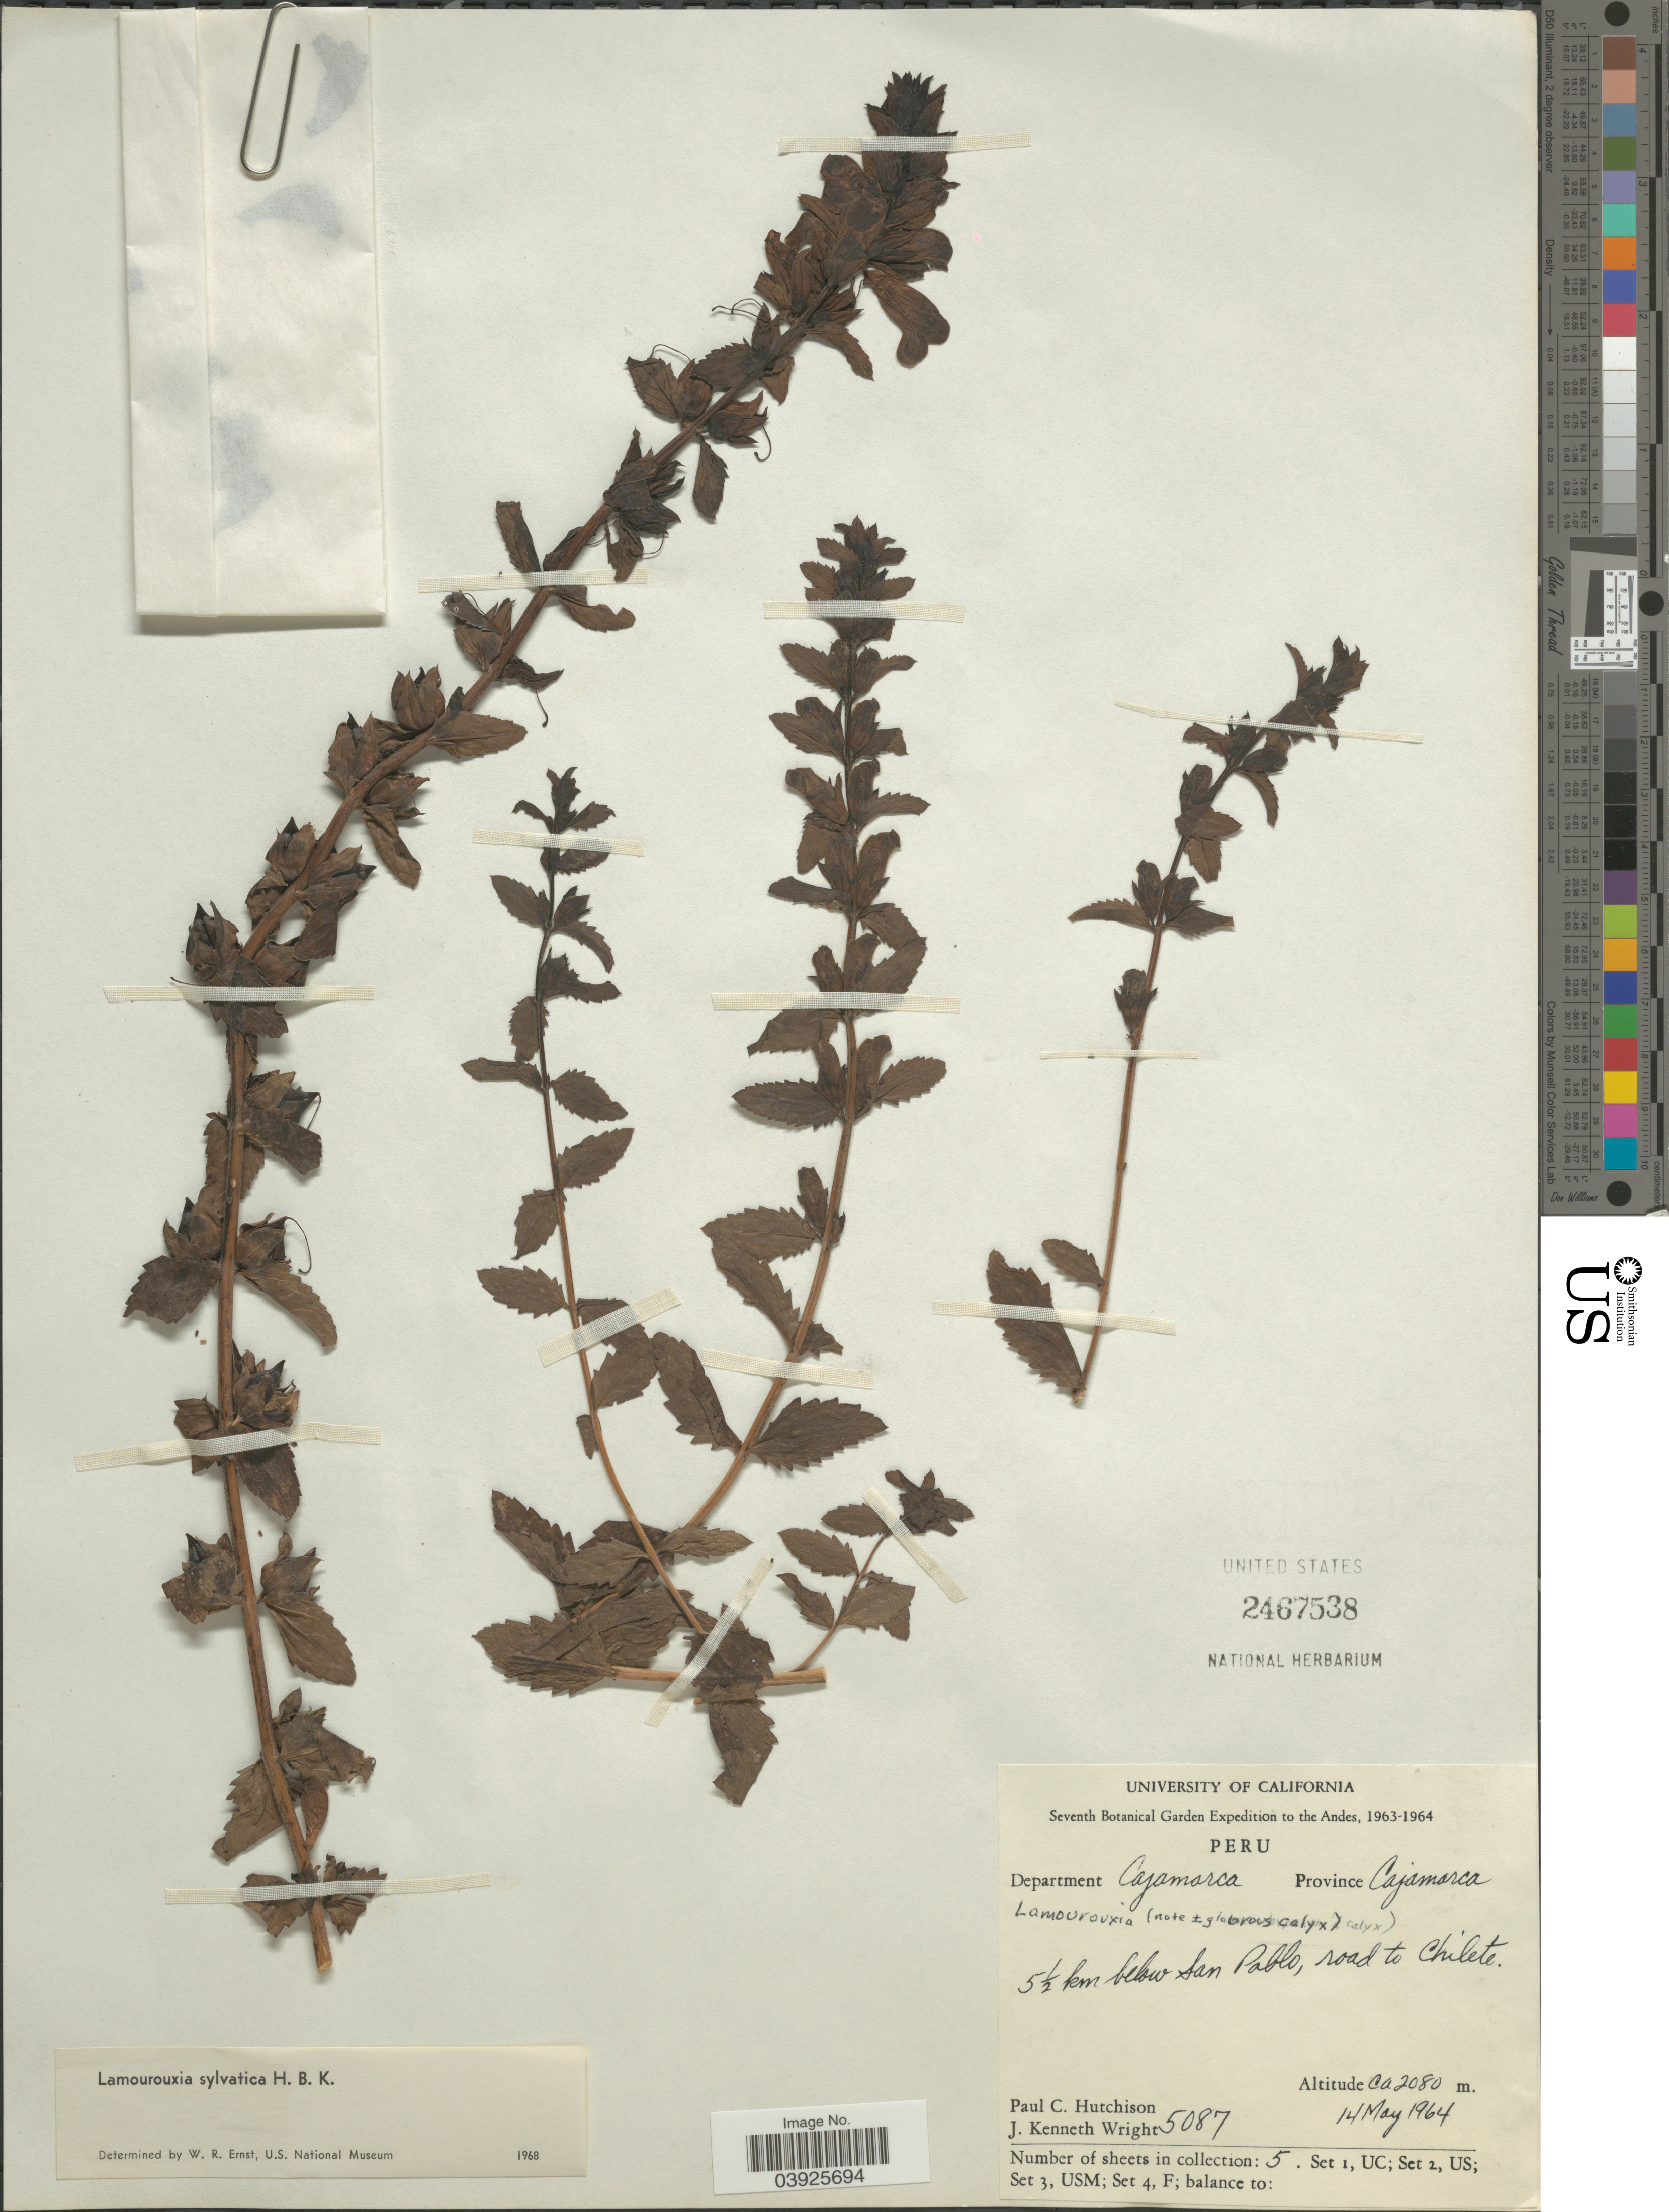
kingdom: Plantae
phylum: Tracheophyta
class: Magnoliopsida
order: Lamiales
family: Orobanchaceae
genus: Lamourouxia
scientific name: Lamourouxia sylvatica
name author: Kunth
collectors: P. C. Hutchison & J. K. Wright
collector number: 5087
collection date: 1964-05-14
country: Peru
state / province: Cajamarca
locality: To the Andes. Department Cajamarca. 5½ km below San Pablo, road to Chilete.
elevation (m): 2080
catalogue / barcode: US 2467538